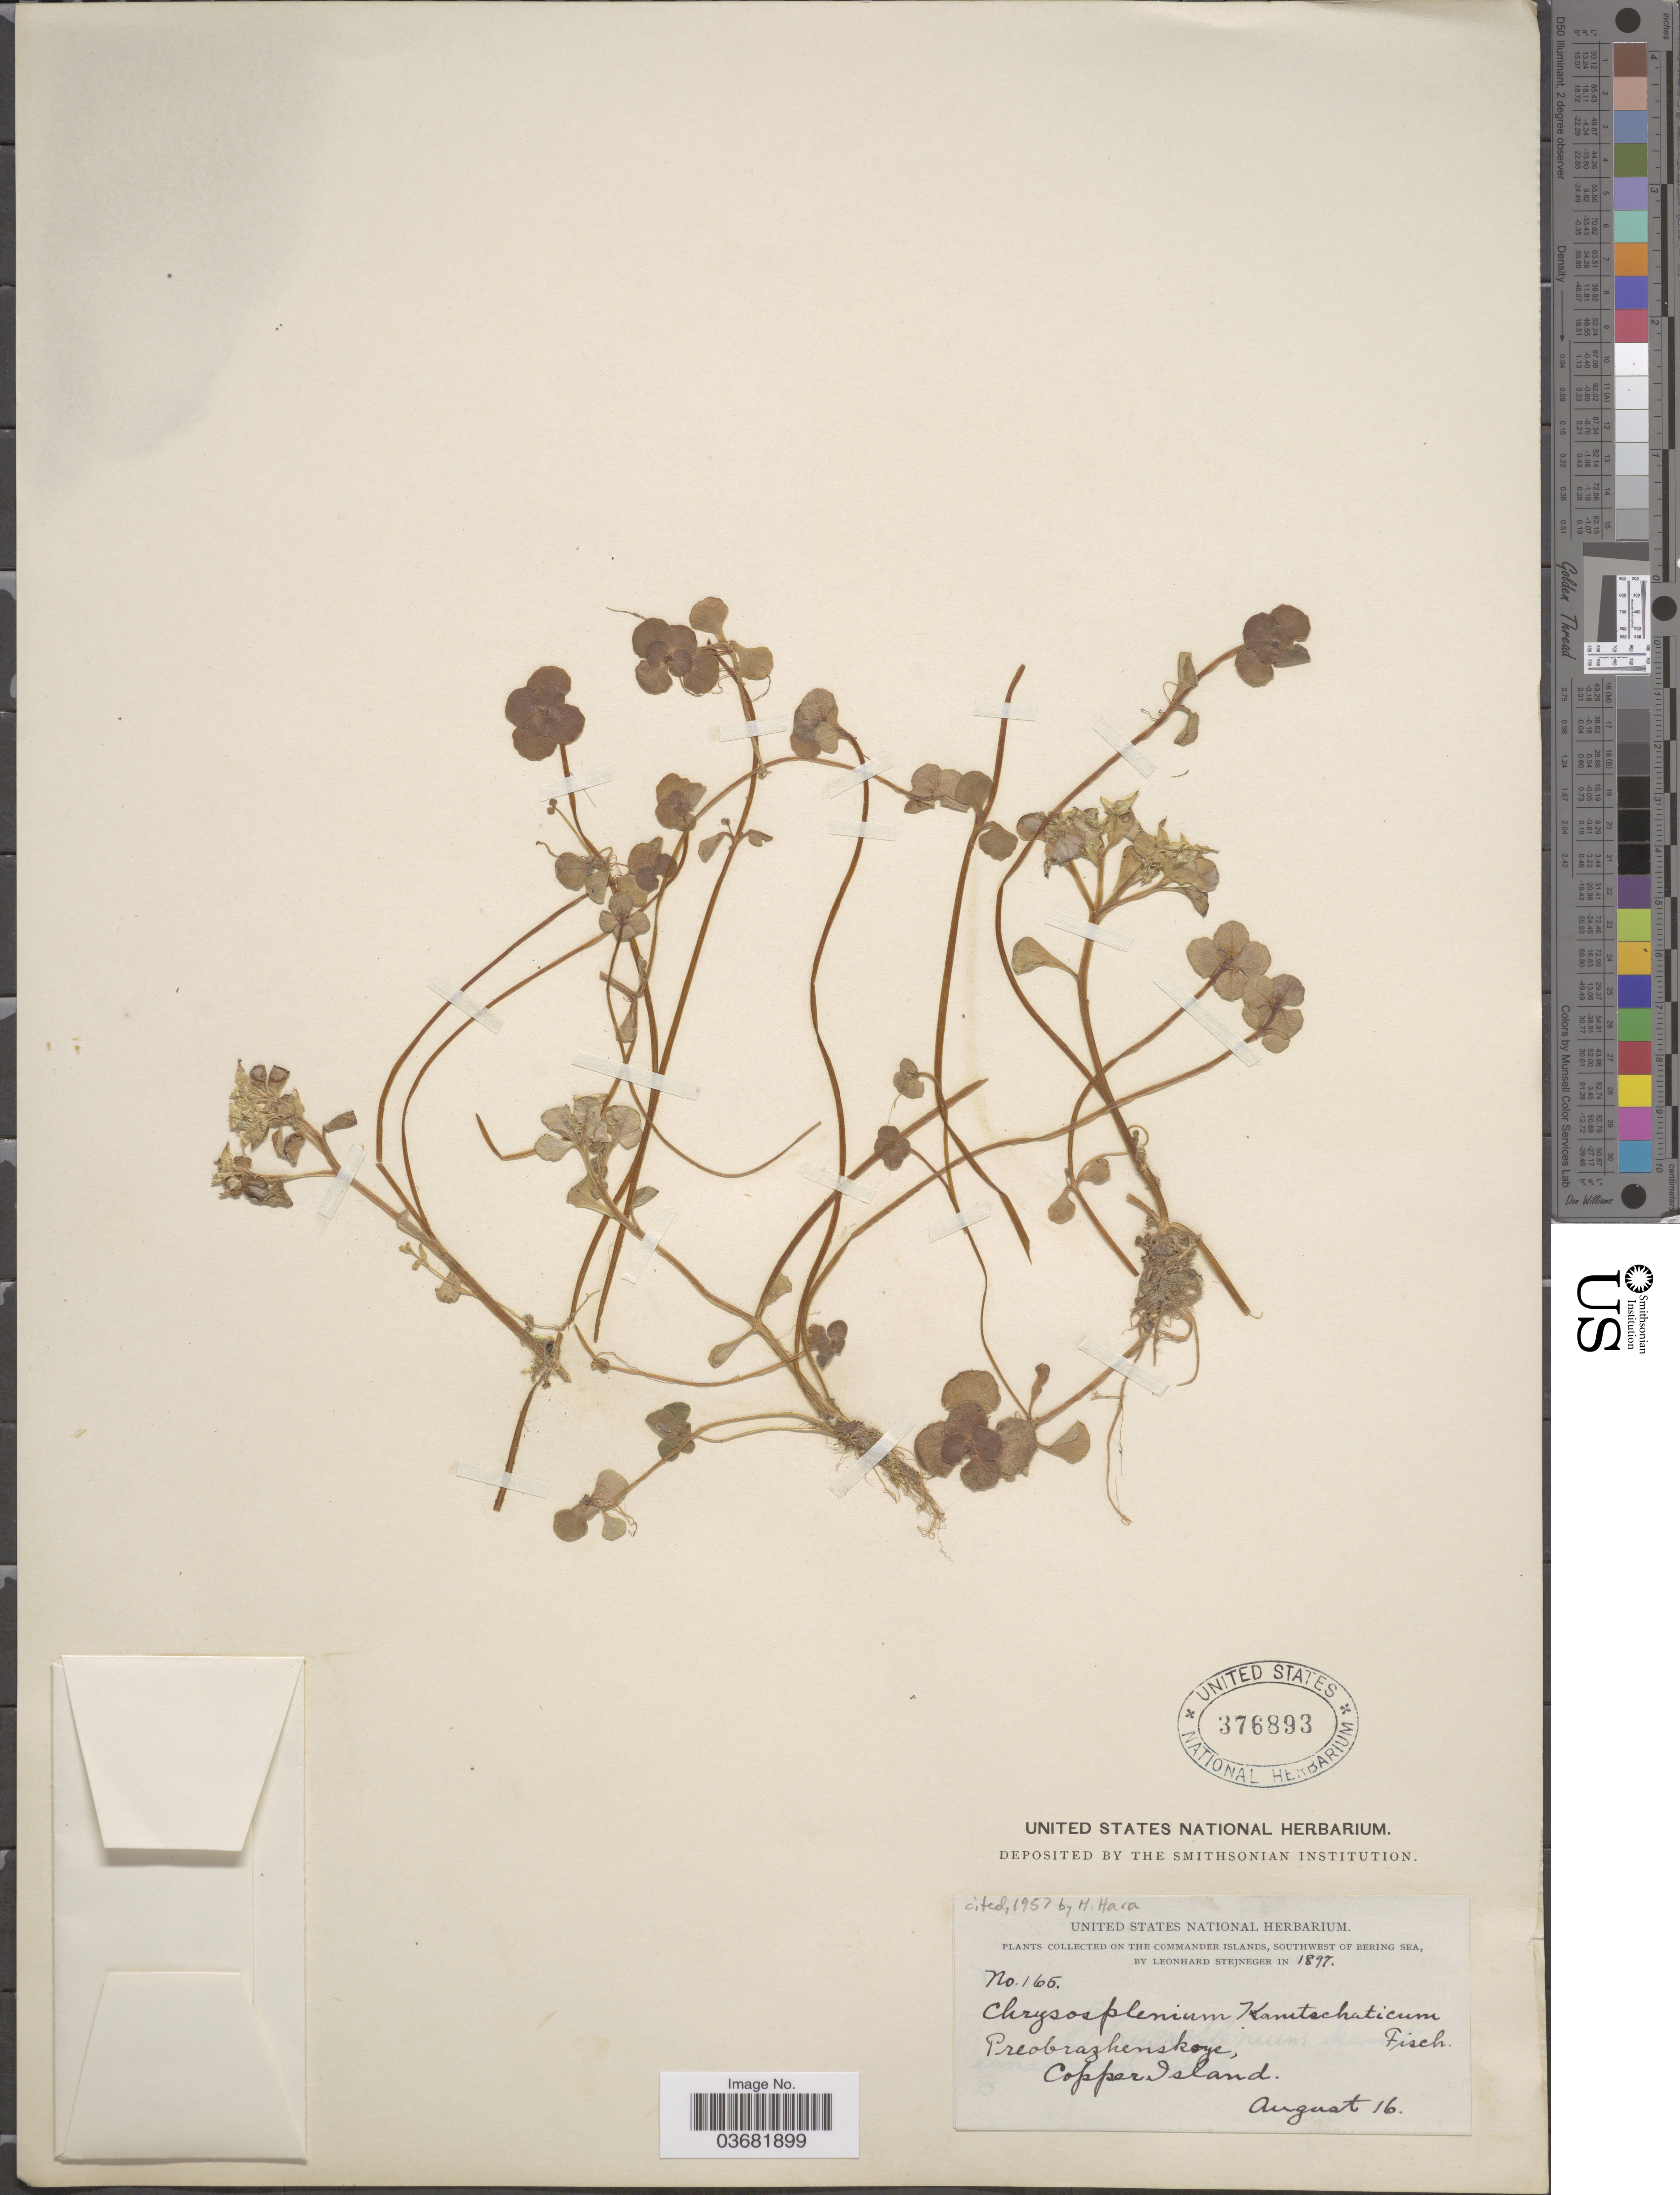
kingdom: Plantae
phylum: Tracheophyta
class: Magnoliopsida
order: Saxifragales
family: Saxifragaceae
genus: Chrysosplenium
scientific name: Chrysosplenium kamtschaticum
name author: Fisch. ex Ser.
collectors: L. Stejneger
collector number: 165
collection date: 1897-08-16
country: Russian Federation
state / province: Kamchatka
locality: On the Commander Islands, Southwest of Bering Sea. Copper Island.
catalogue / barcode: US 376893